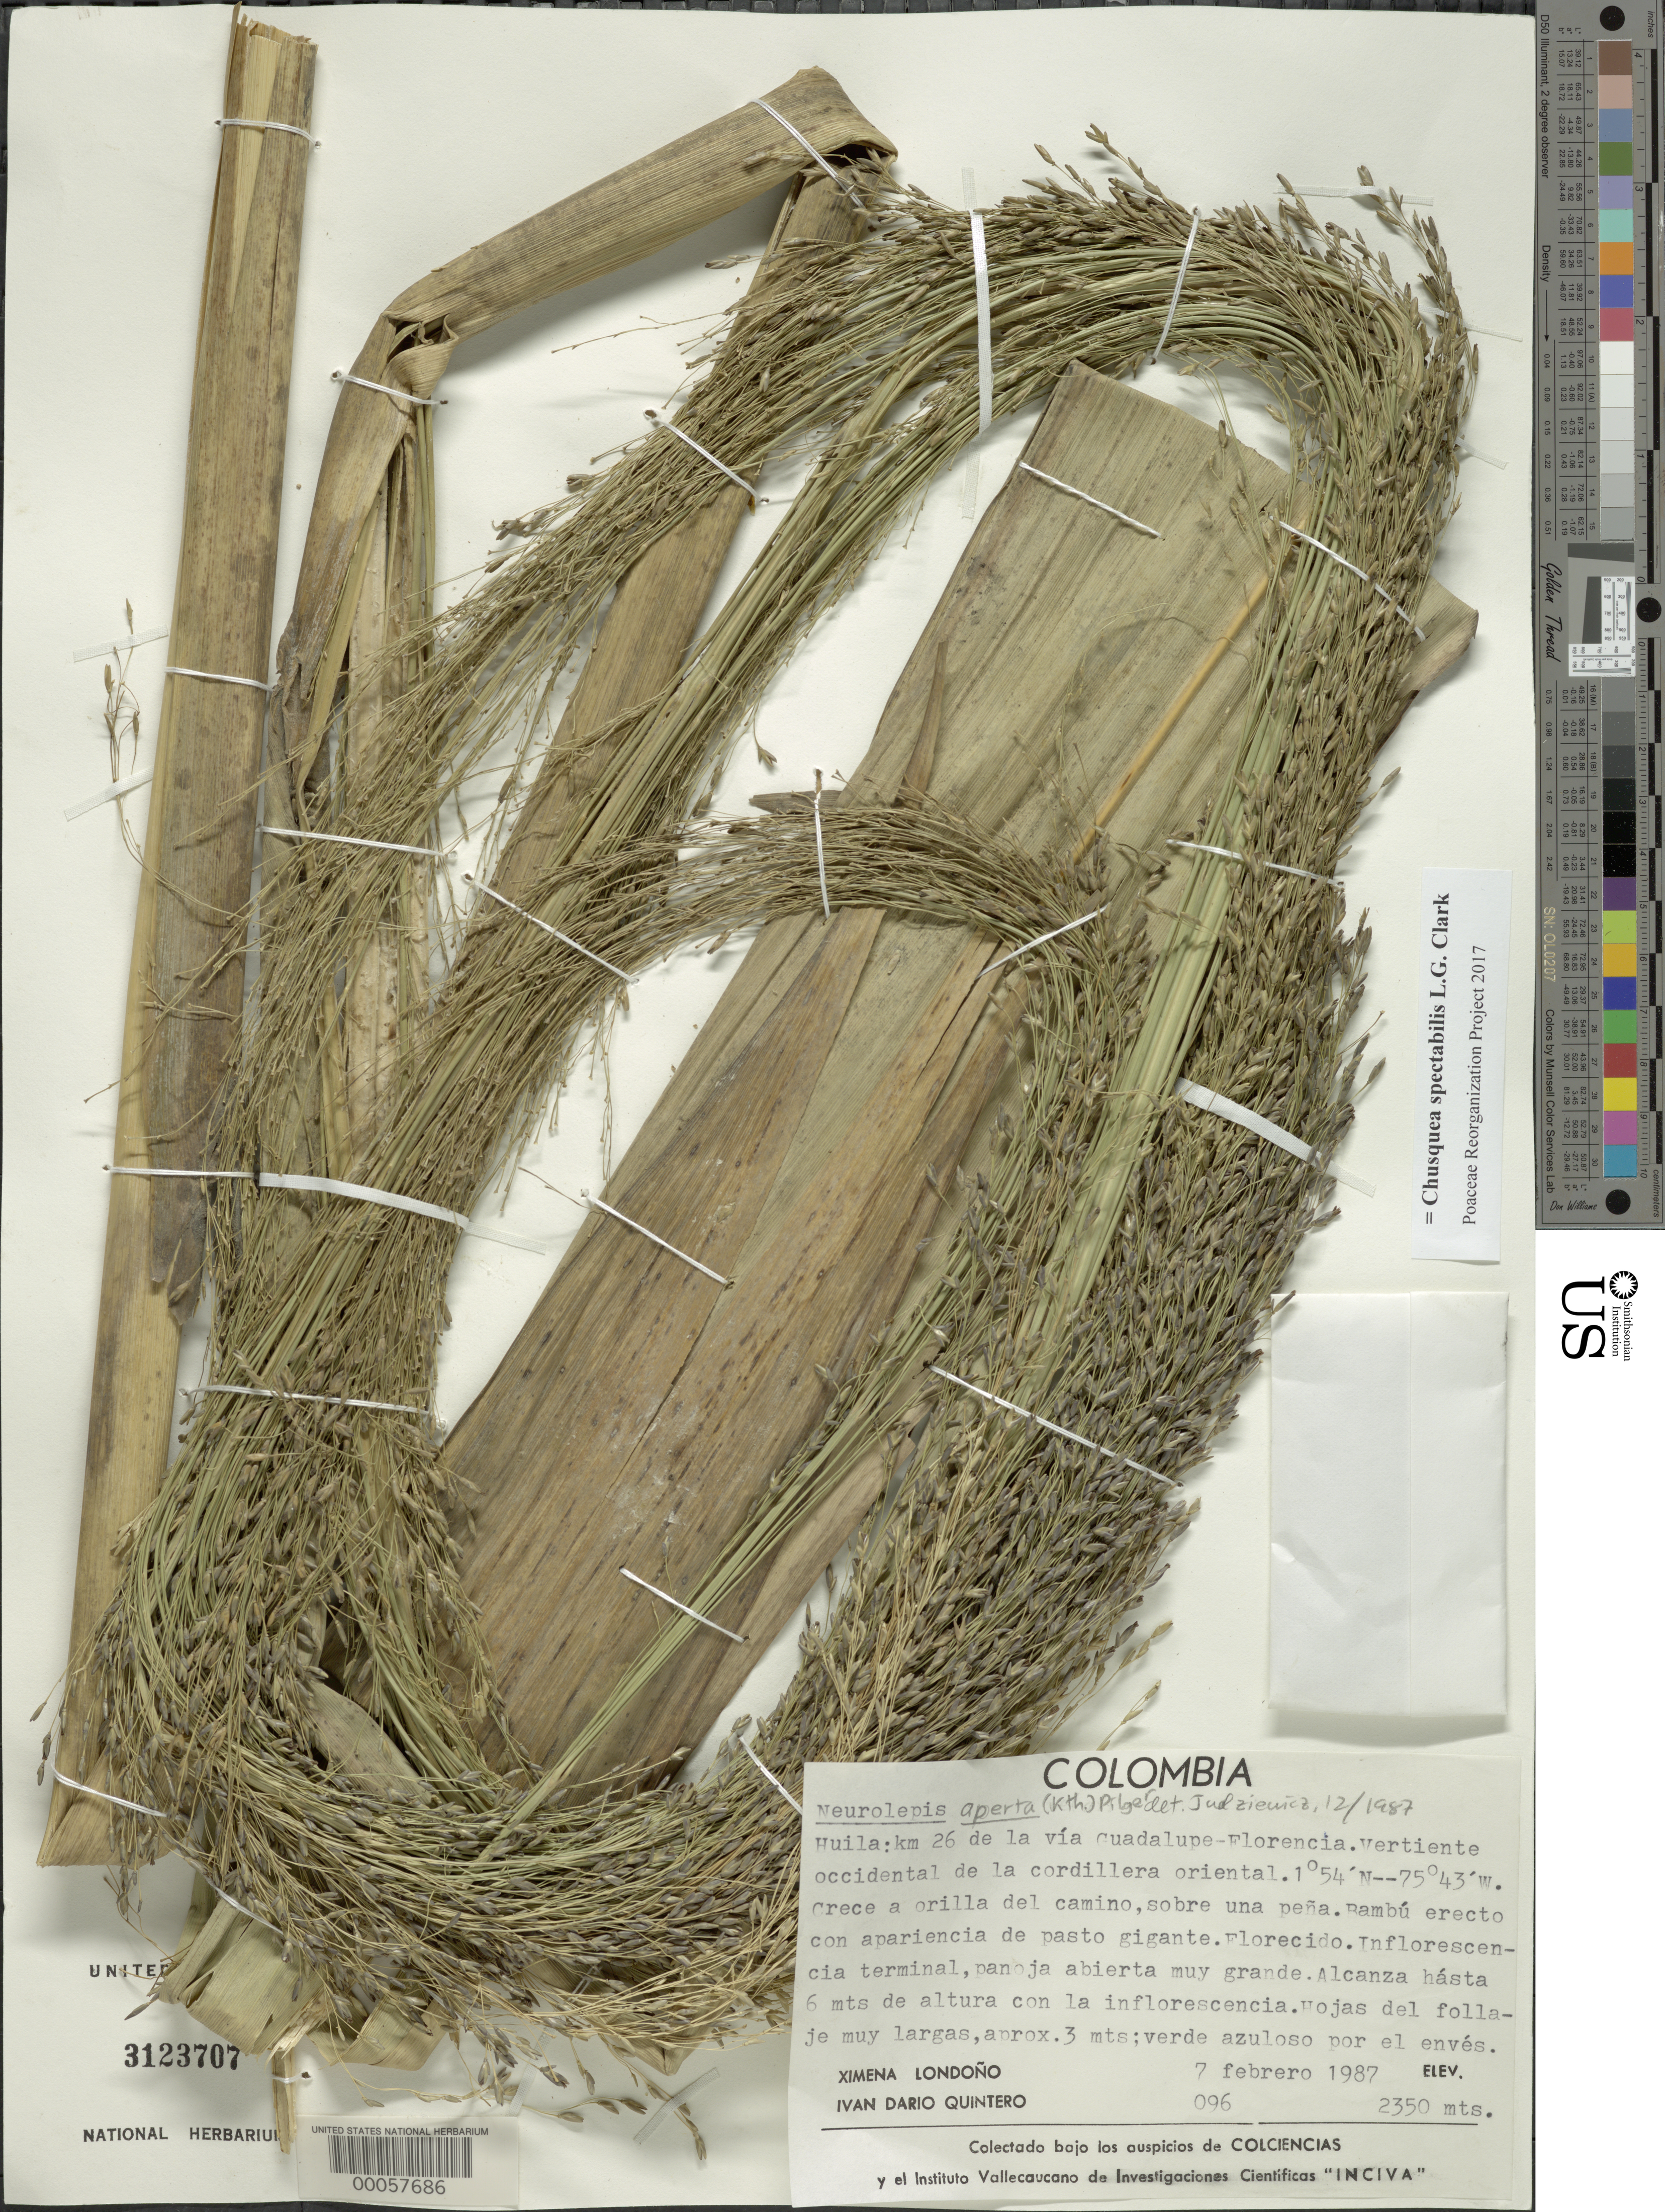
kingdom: Plantae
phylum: Tracheophyta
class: Liliopsida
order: Poales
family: Poaceae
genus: Chusquea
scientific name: Chusquea spectabilis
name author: L.G. Clark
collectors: X. Londoño & I. Quintero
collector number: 96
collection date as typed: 07 Feb 1987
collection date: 1987-02-07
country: Colombia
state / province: Huila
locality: Km 26 of the Guadalupe-Florencia road, western slope of the eastern mountain range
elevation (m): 2350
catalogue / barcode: US 3123707